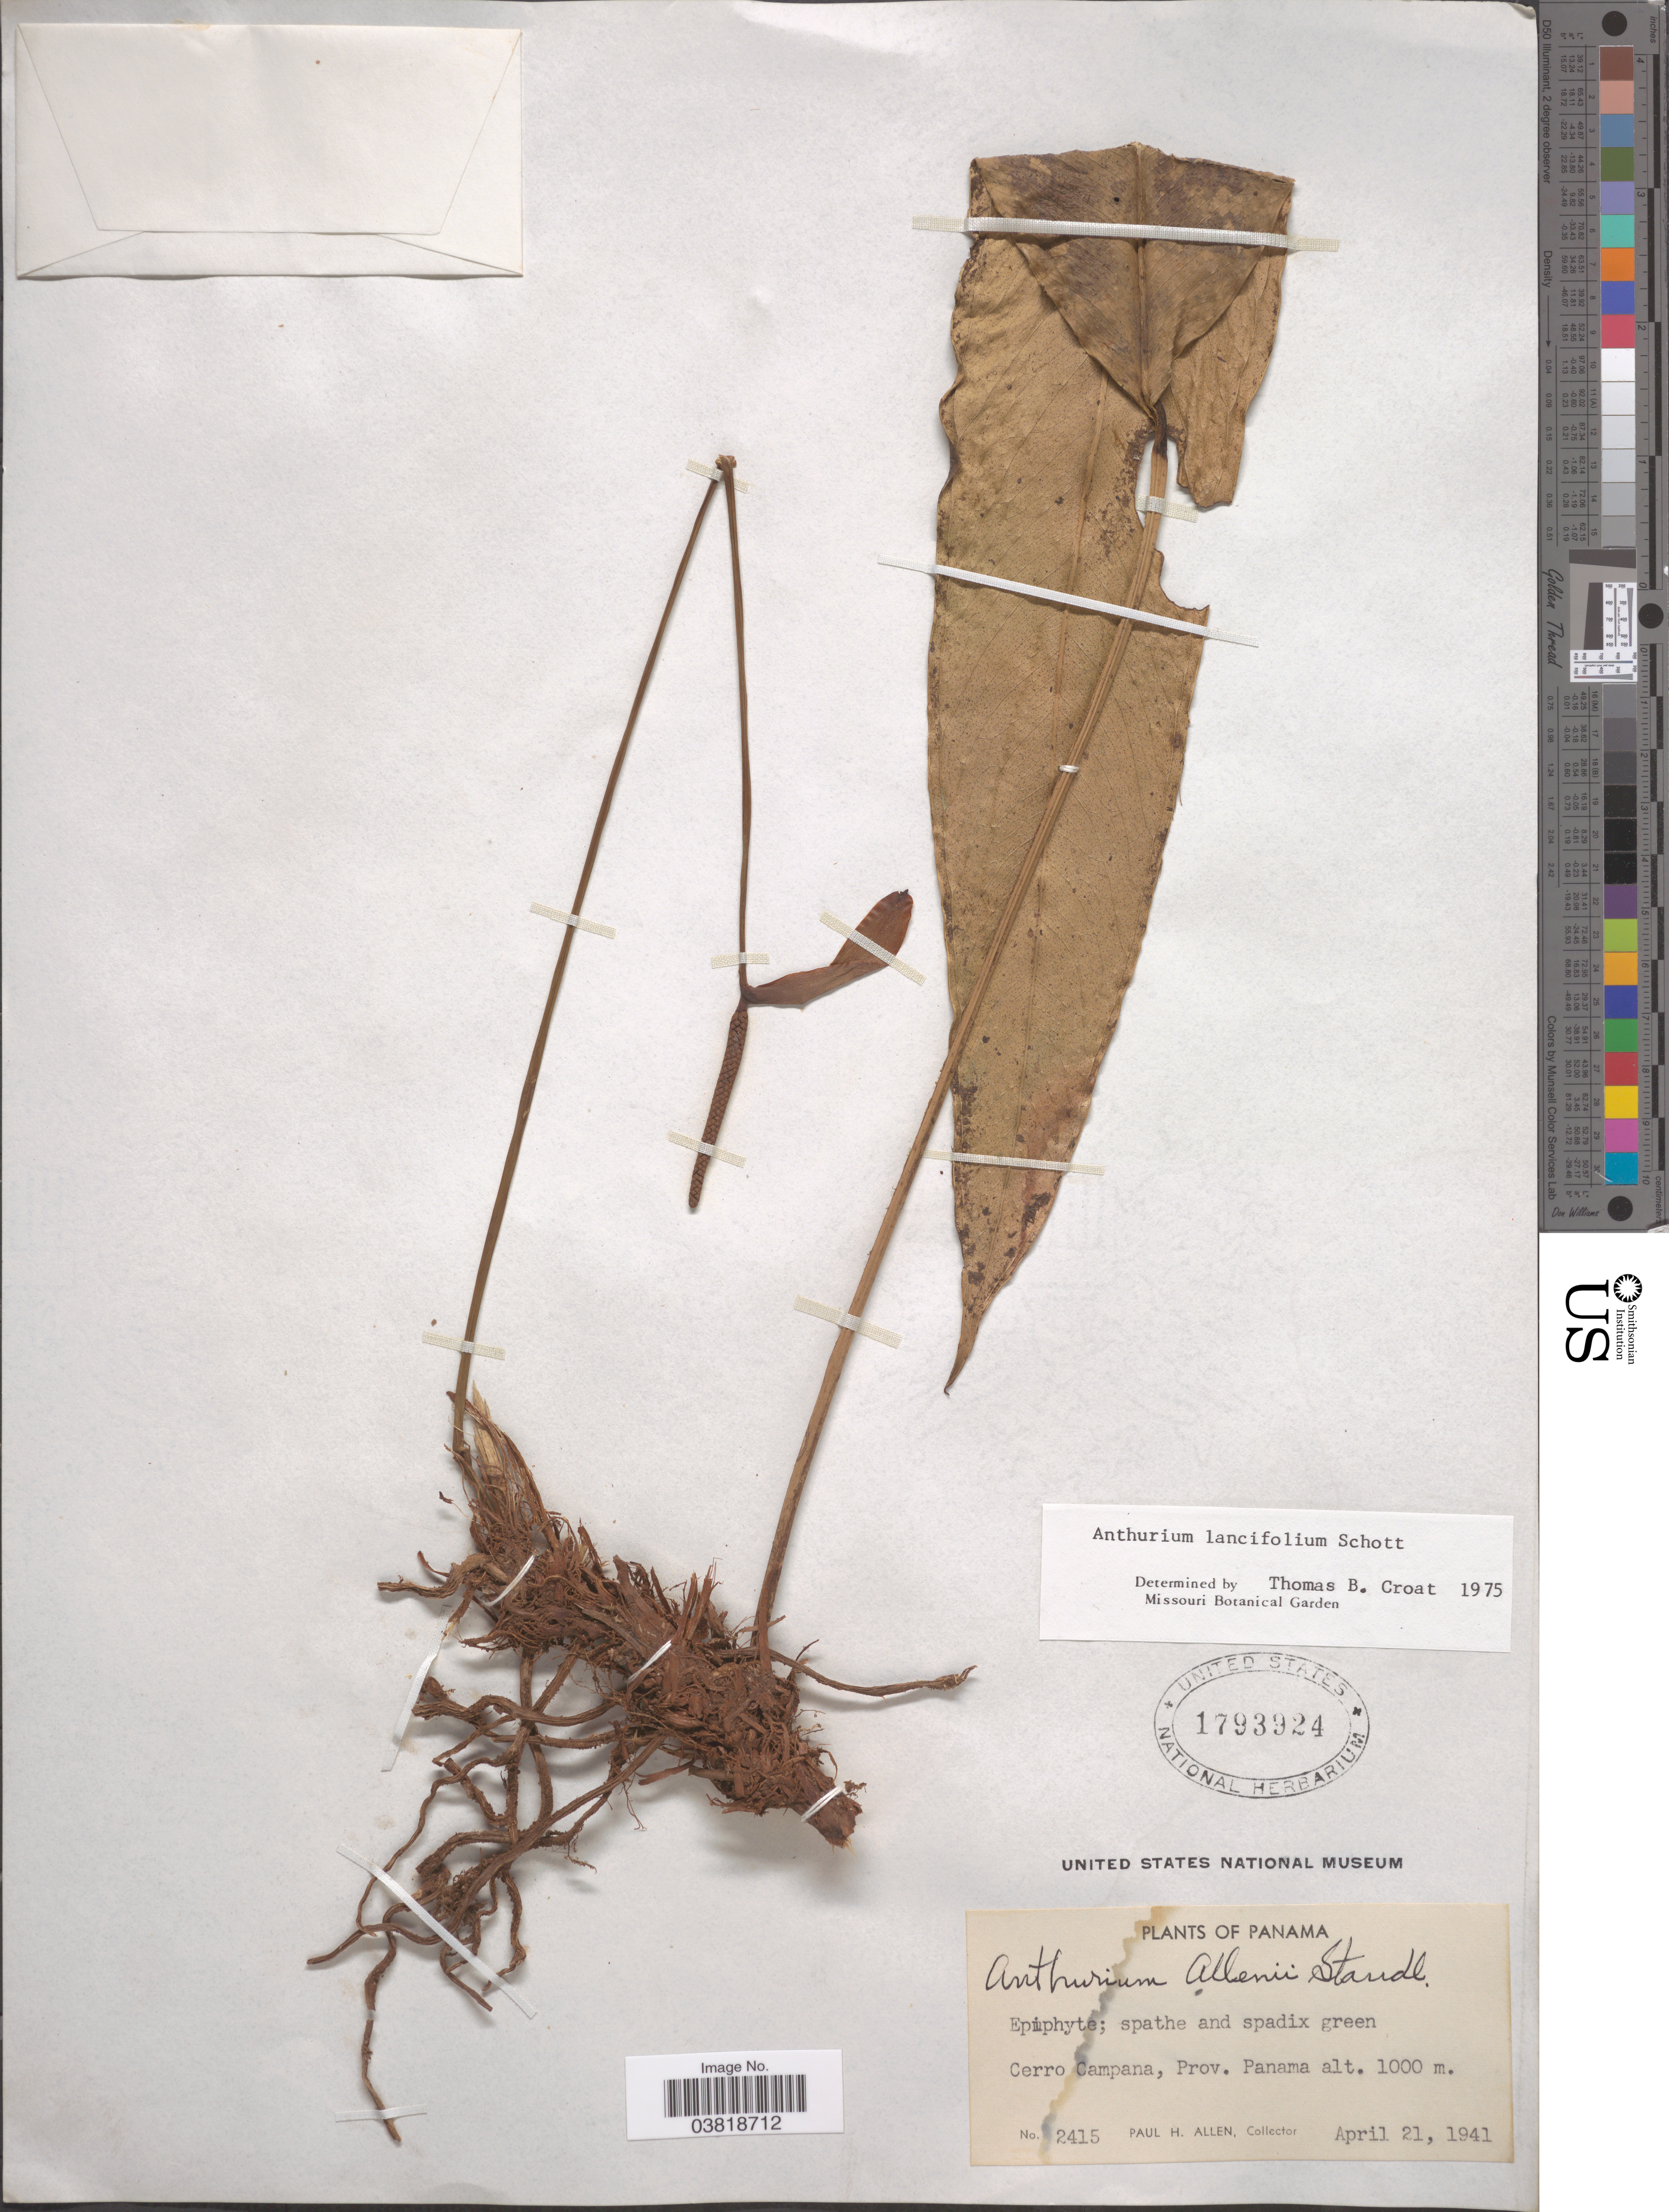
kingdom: Plantae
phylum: Tracheophyta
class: Liliopsida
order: Alismatales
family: Araceae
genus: Anthurium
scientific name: Anthurium lancifolium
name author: Schott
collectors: P. H. Allen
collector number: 2415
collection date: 1941-04-21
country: Panama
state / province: Panamá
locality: Cerro Campana.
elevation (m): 1000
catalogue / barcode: US 1793924